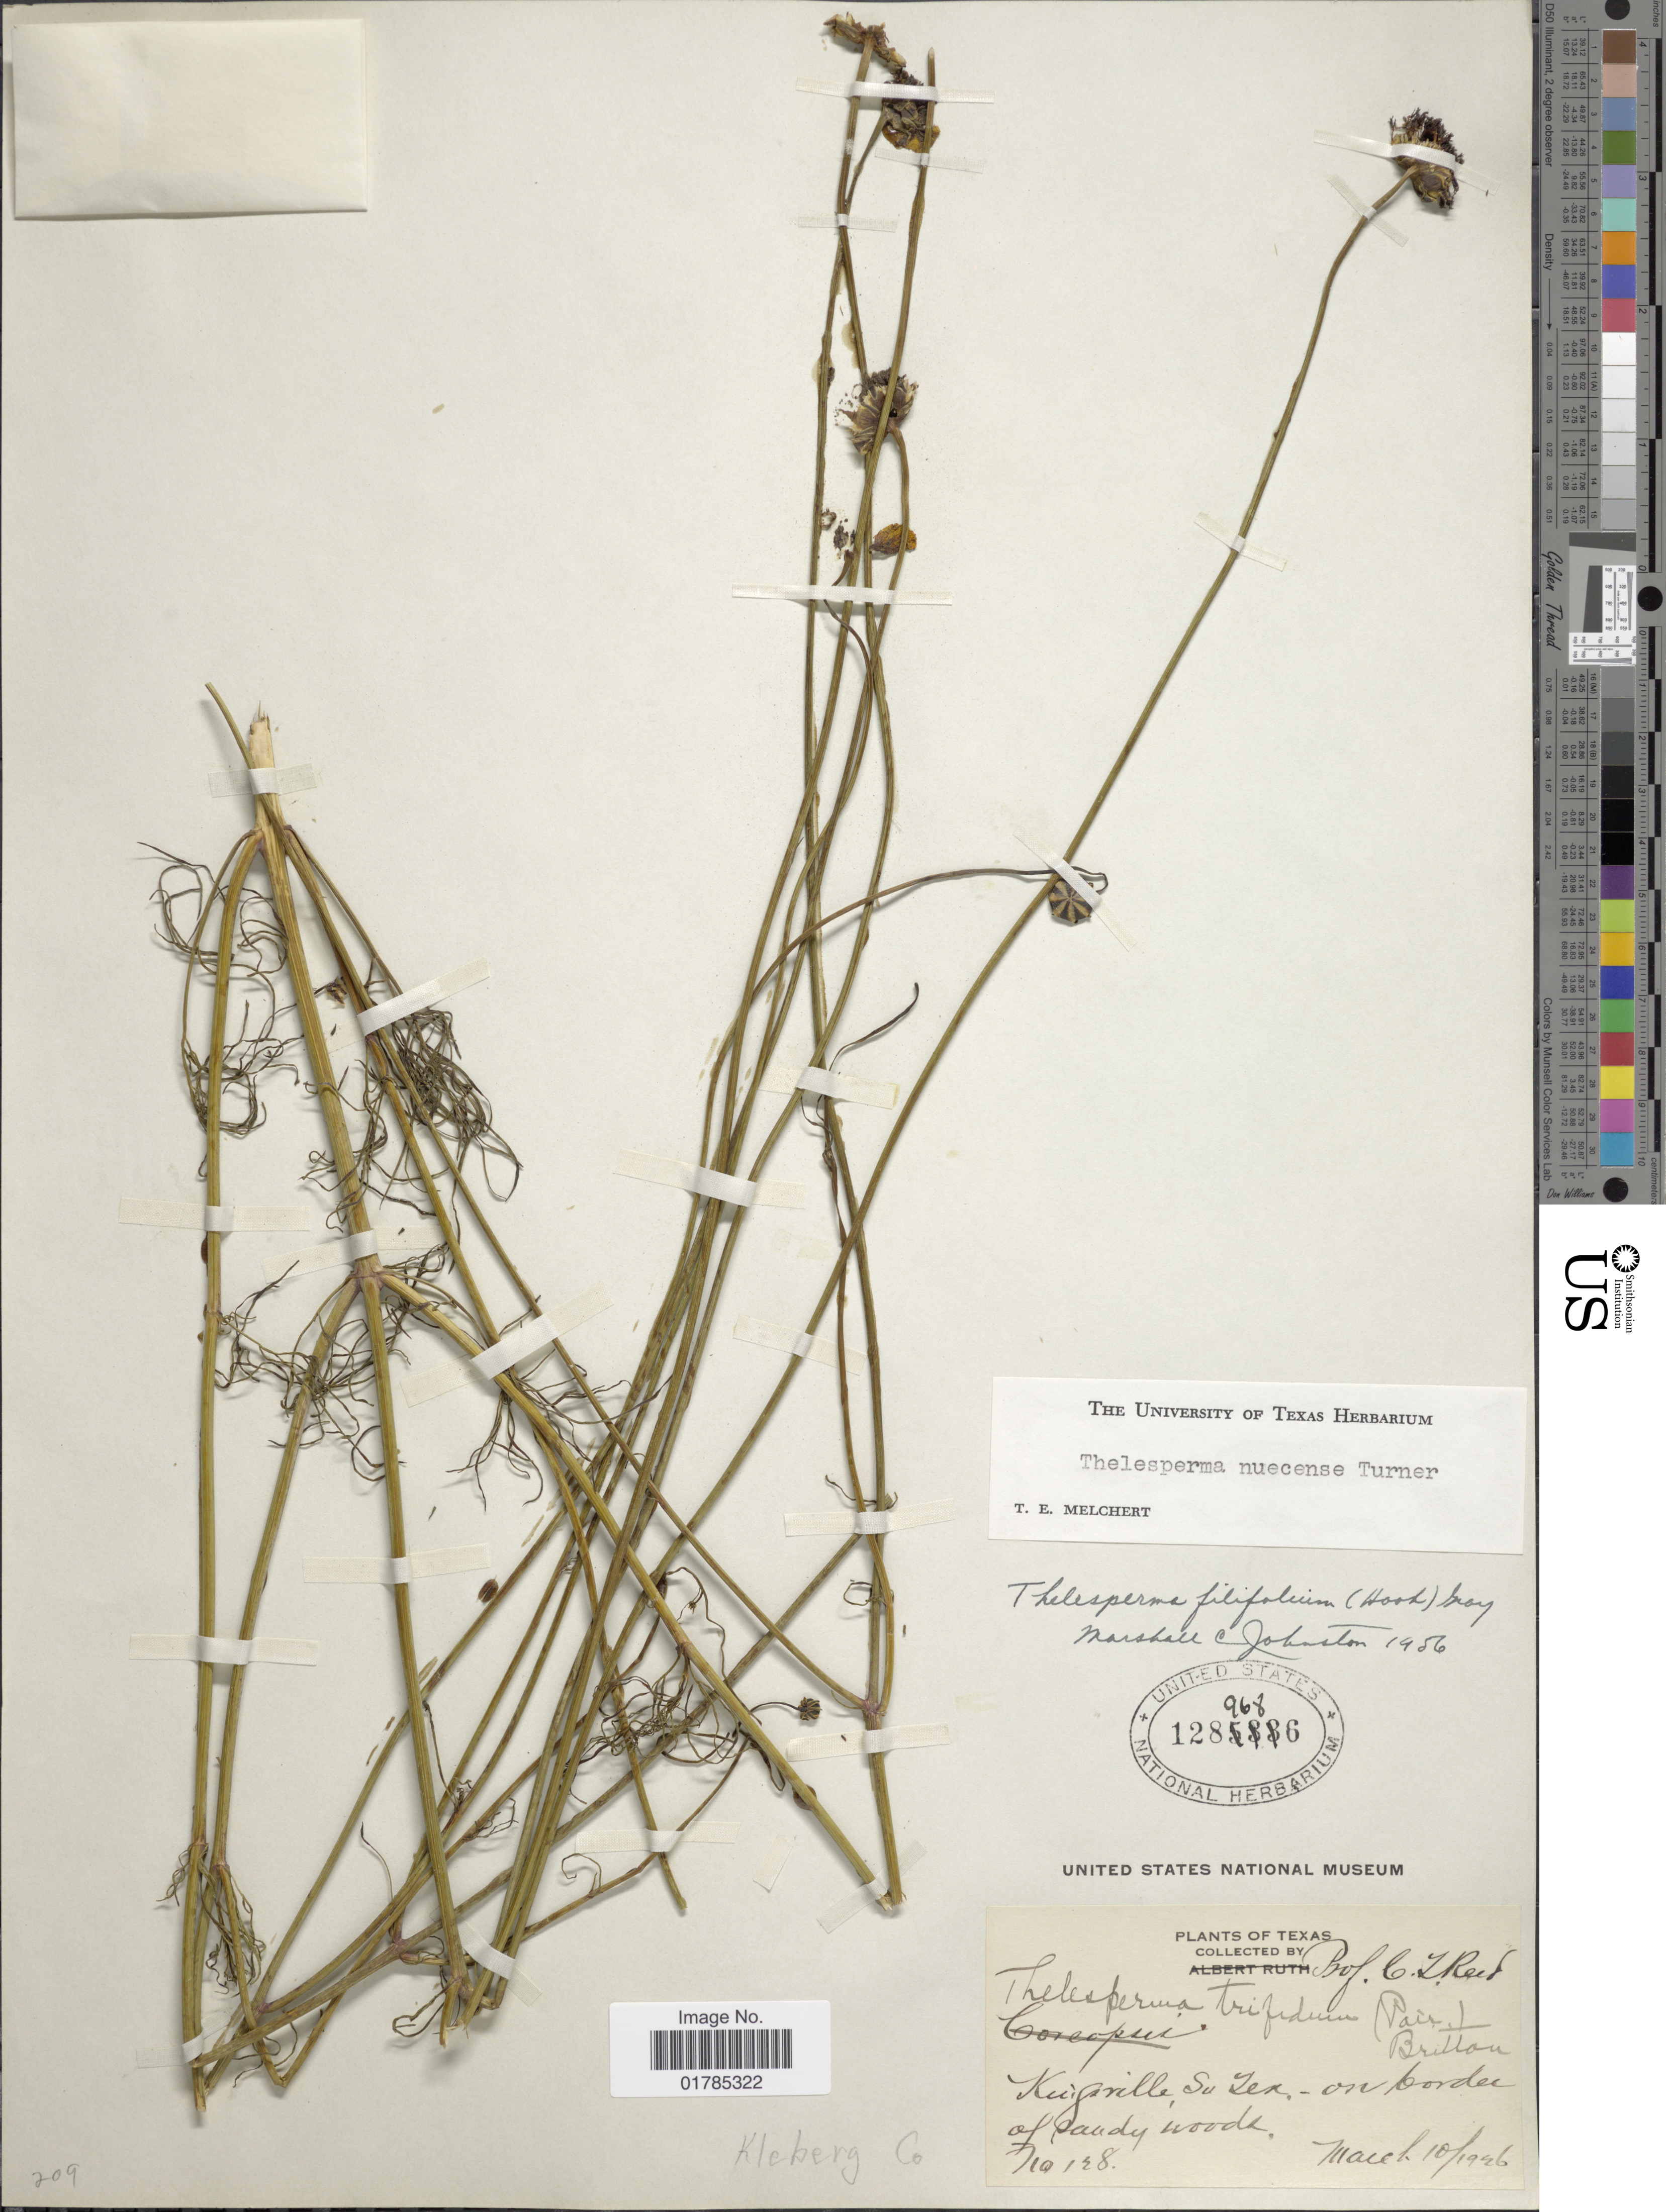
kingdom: Plantae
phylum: Tracheophyta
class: Magnoliopsida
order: Asterales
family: Asteraceae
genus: Thelesperma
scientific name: Thelesperma nuecense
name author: B.L. Turner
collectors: C. Reed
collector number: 138*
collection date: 1946-03-10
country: United States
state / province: Texas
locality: Kingsville So. Tex. - on border on sandy woods, Kleberg Co.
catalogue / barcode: US 1289686